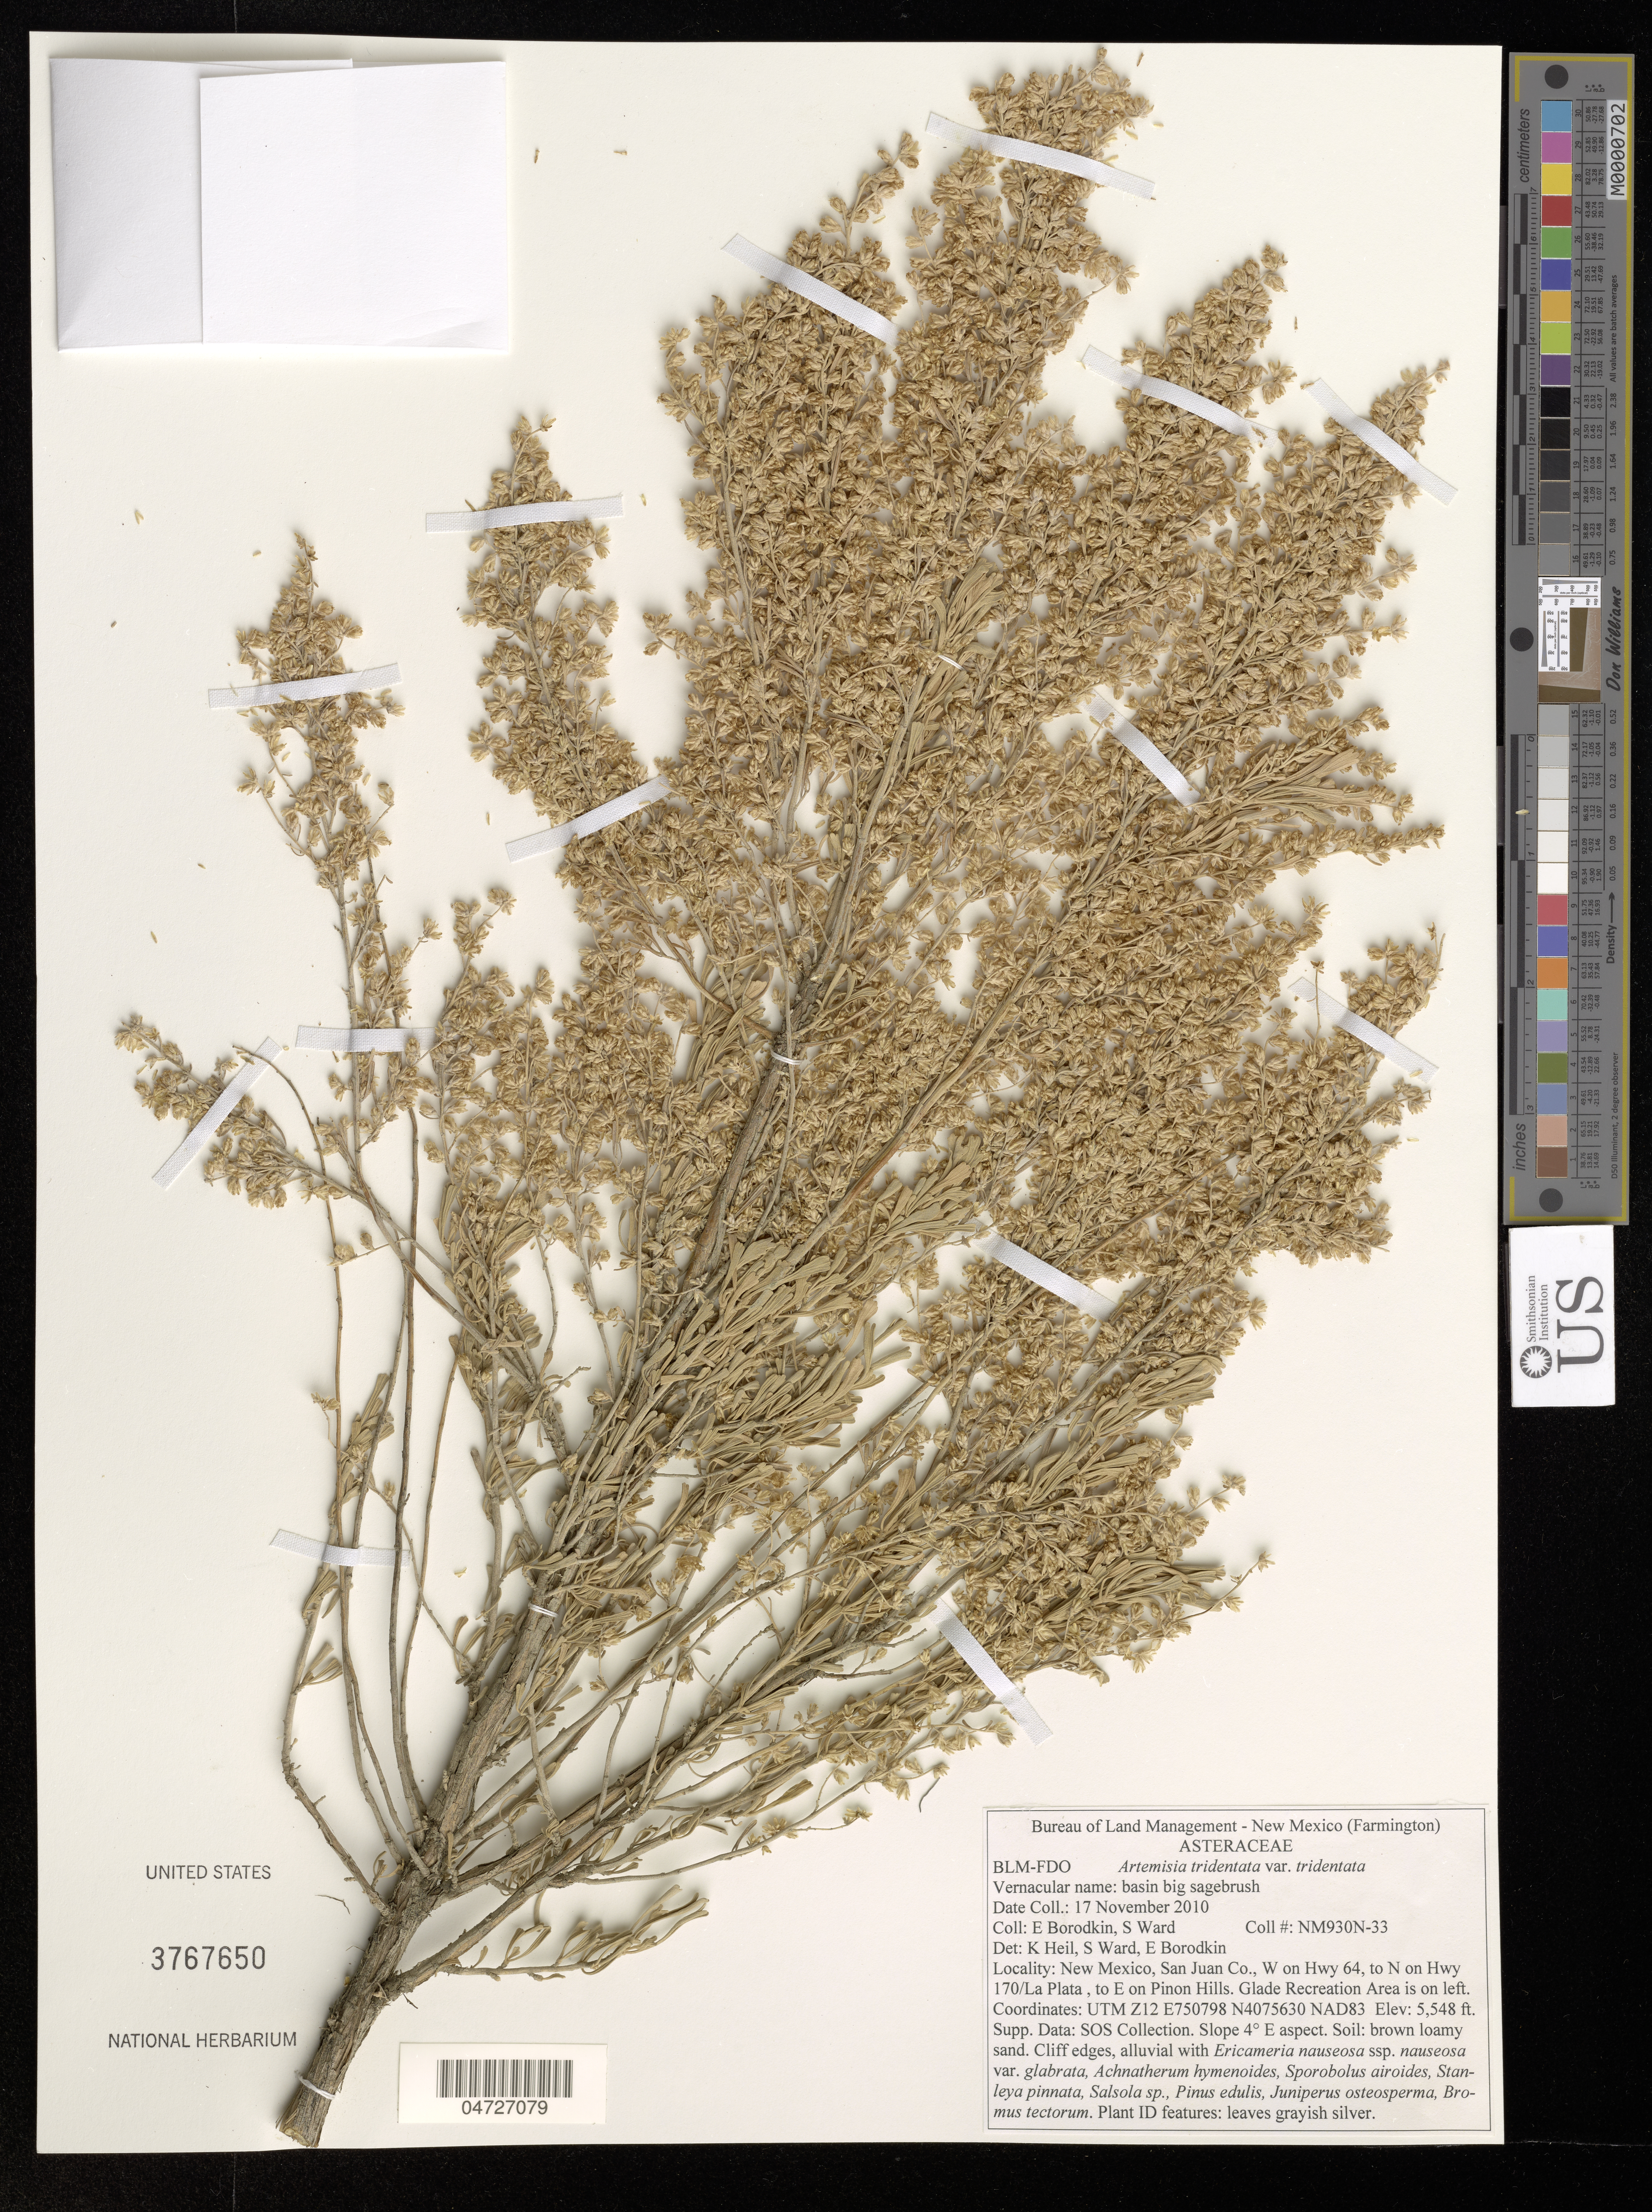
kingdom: Plantae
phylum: Tracheophyta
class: Magnoliopsida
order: Asterales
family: Asteraceae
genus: Artemisia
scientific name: Artemisia tridentata var. tridentata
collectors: E. Borodkin & S. Ward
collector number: NM930N-33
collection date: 2010-11-17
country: United States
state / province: New Mexico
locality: San Juan Co., W on Hwy 64, to N on Hwy 170/La Plata, to E on Pinon Hills. Glade Recreation Area is on left. UTM Z12 NAD83.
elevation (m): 1691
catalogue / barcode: US 3767650